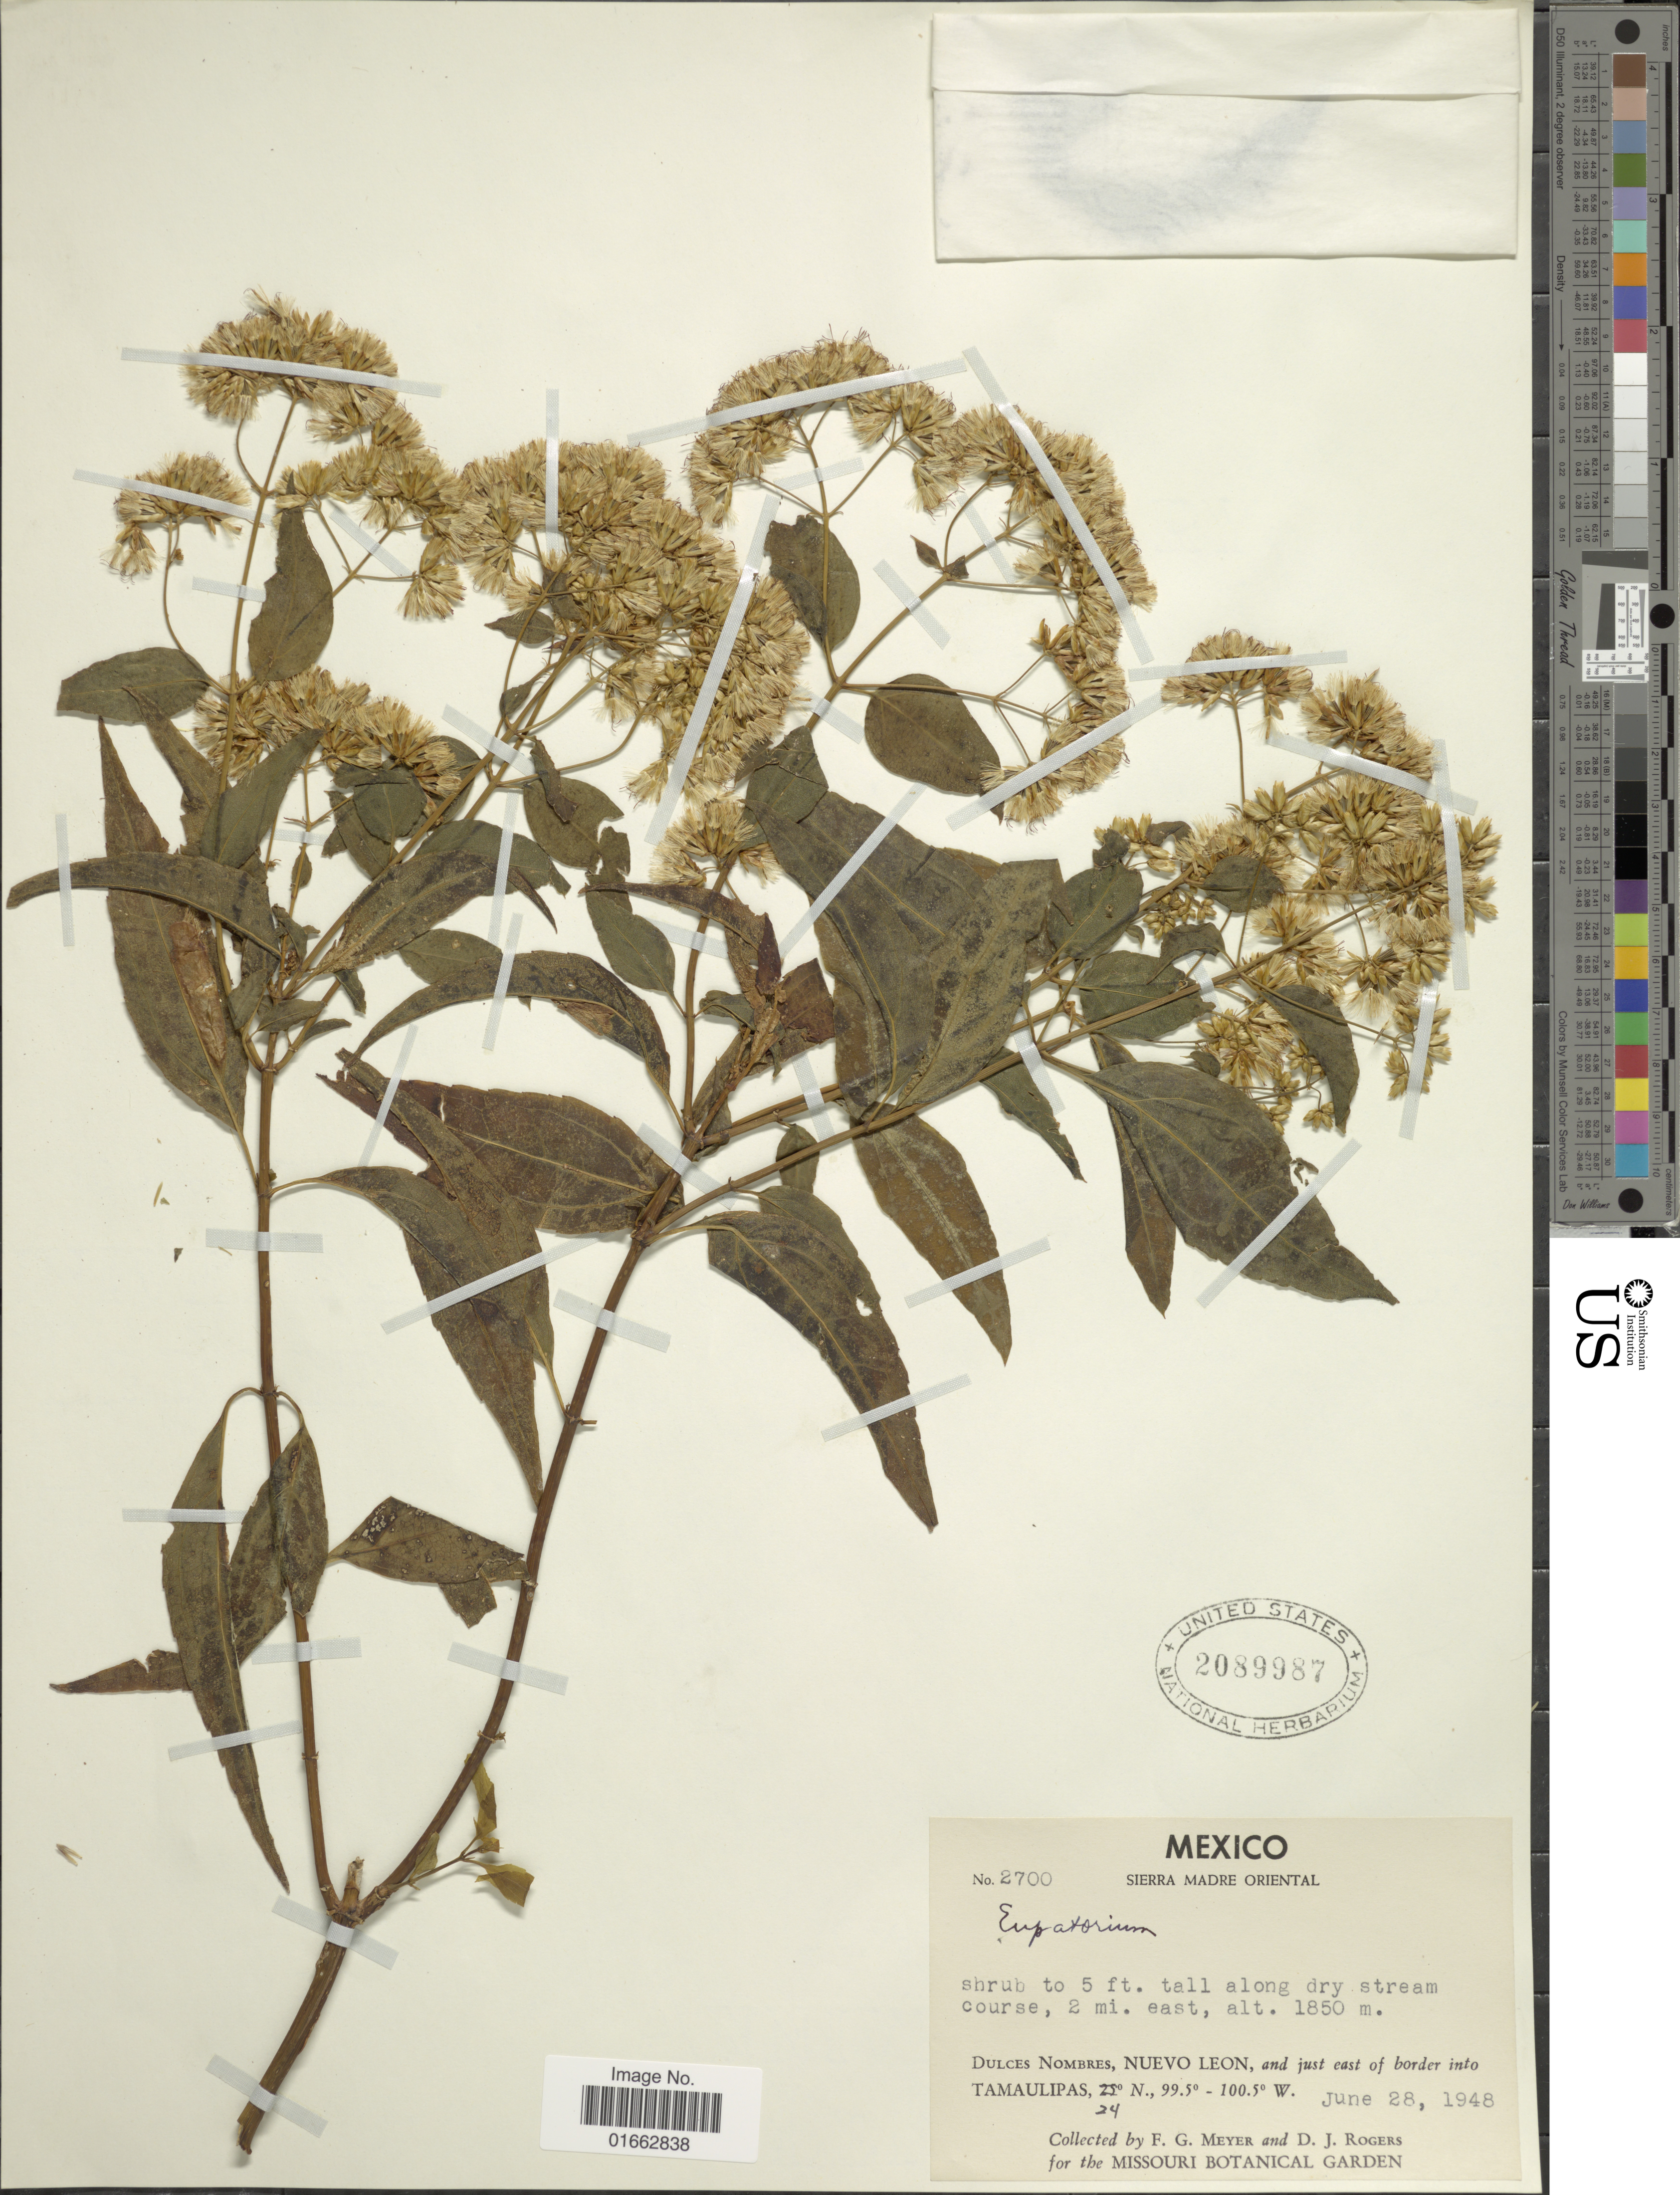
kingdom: Plantae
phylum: Tracheophyta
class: Magnoliopsida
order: Asterales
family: Asteraceae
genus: Critonia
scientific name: Critonia lozanoana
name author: (B.L. Rob.) R.M. King & H. Rob.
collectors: F. G. Meyer & D. J. Rogers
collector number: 2700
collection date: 1948-06-28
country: Mexico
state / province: Nuevo León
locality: Sierra Madre Oriental, Dulces Nombres, and just east of border into Tamaulipas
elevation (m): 1850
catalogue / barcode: US 2089987